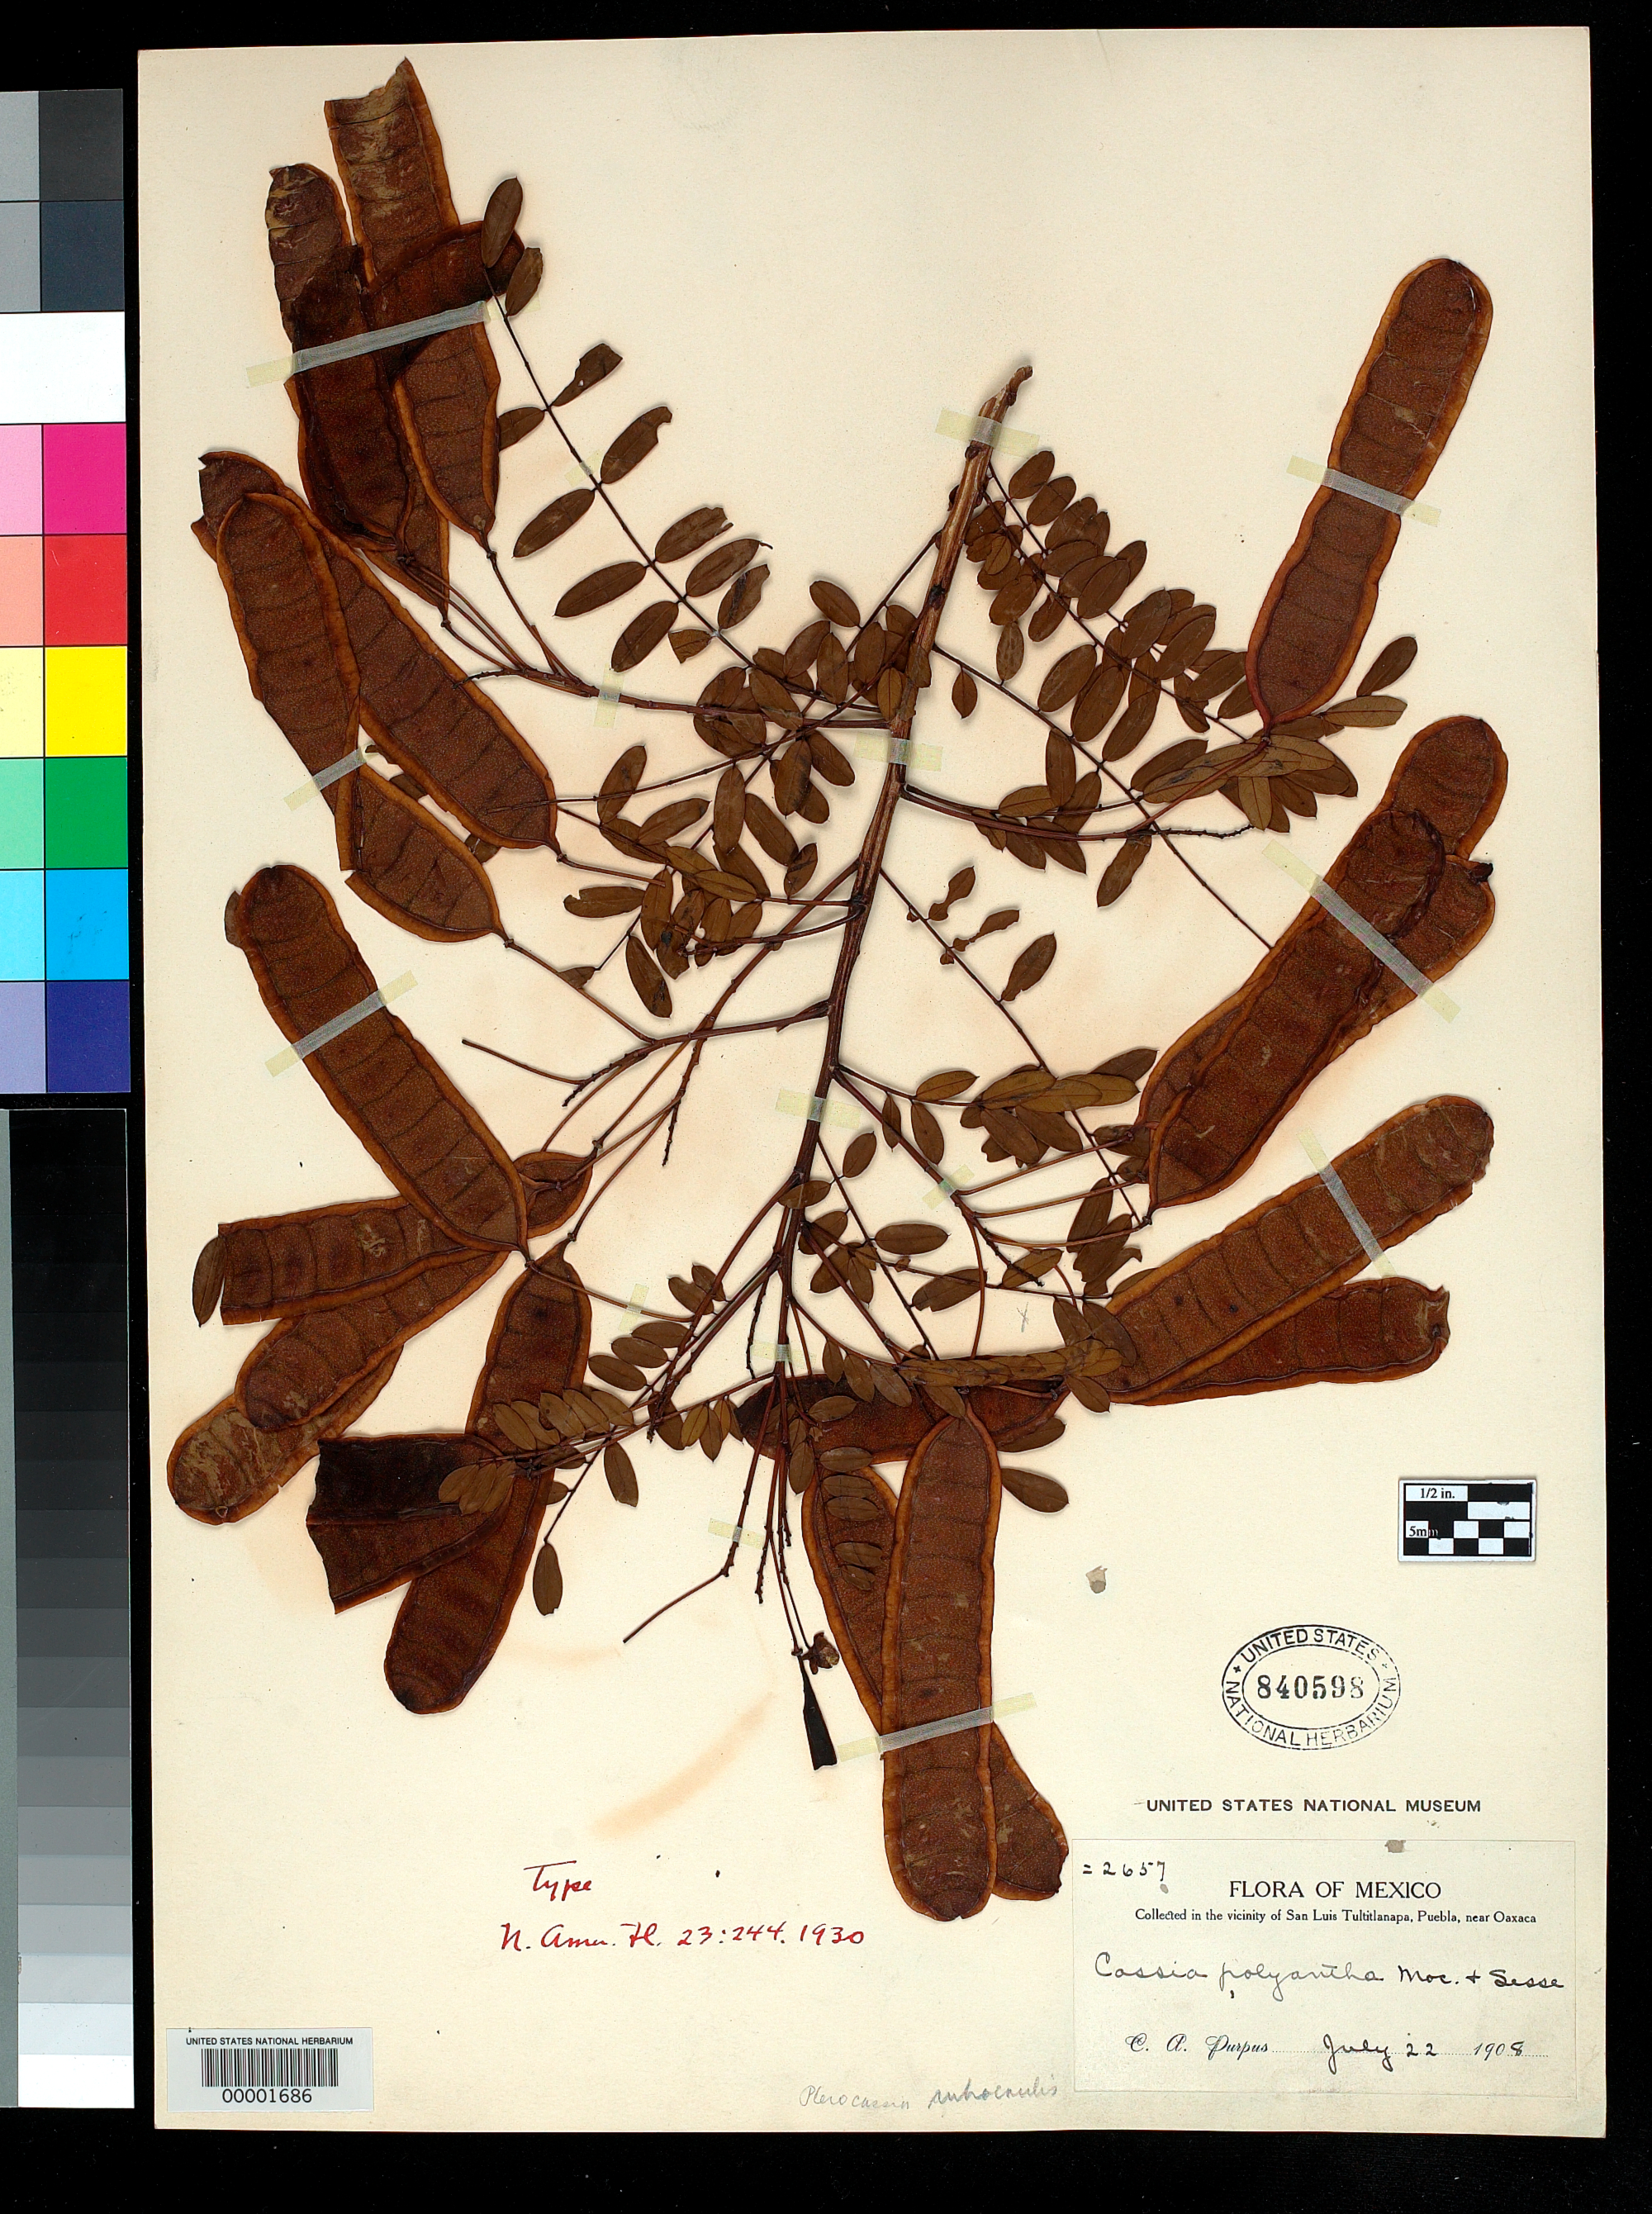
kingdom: Plantae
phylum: Tracheophyta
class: Magnoliopsida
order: Fabales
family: Fabaceae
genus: Pterocassia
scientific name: Pterocassia rubricaulis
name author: Rose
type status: Type Collection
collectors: C. A. Purpus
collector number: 2657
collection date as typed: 22 Jul 1908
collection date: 1908-07-22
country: Mexico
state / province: Puebla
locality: San Luis Tultitlanapa, near Oaxaco.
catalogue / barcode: US 840598